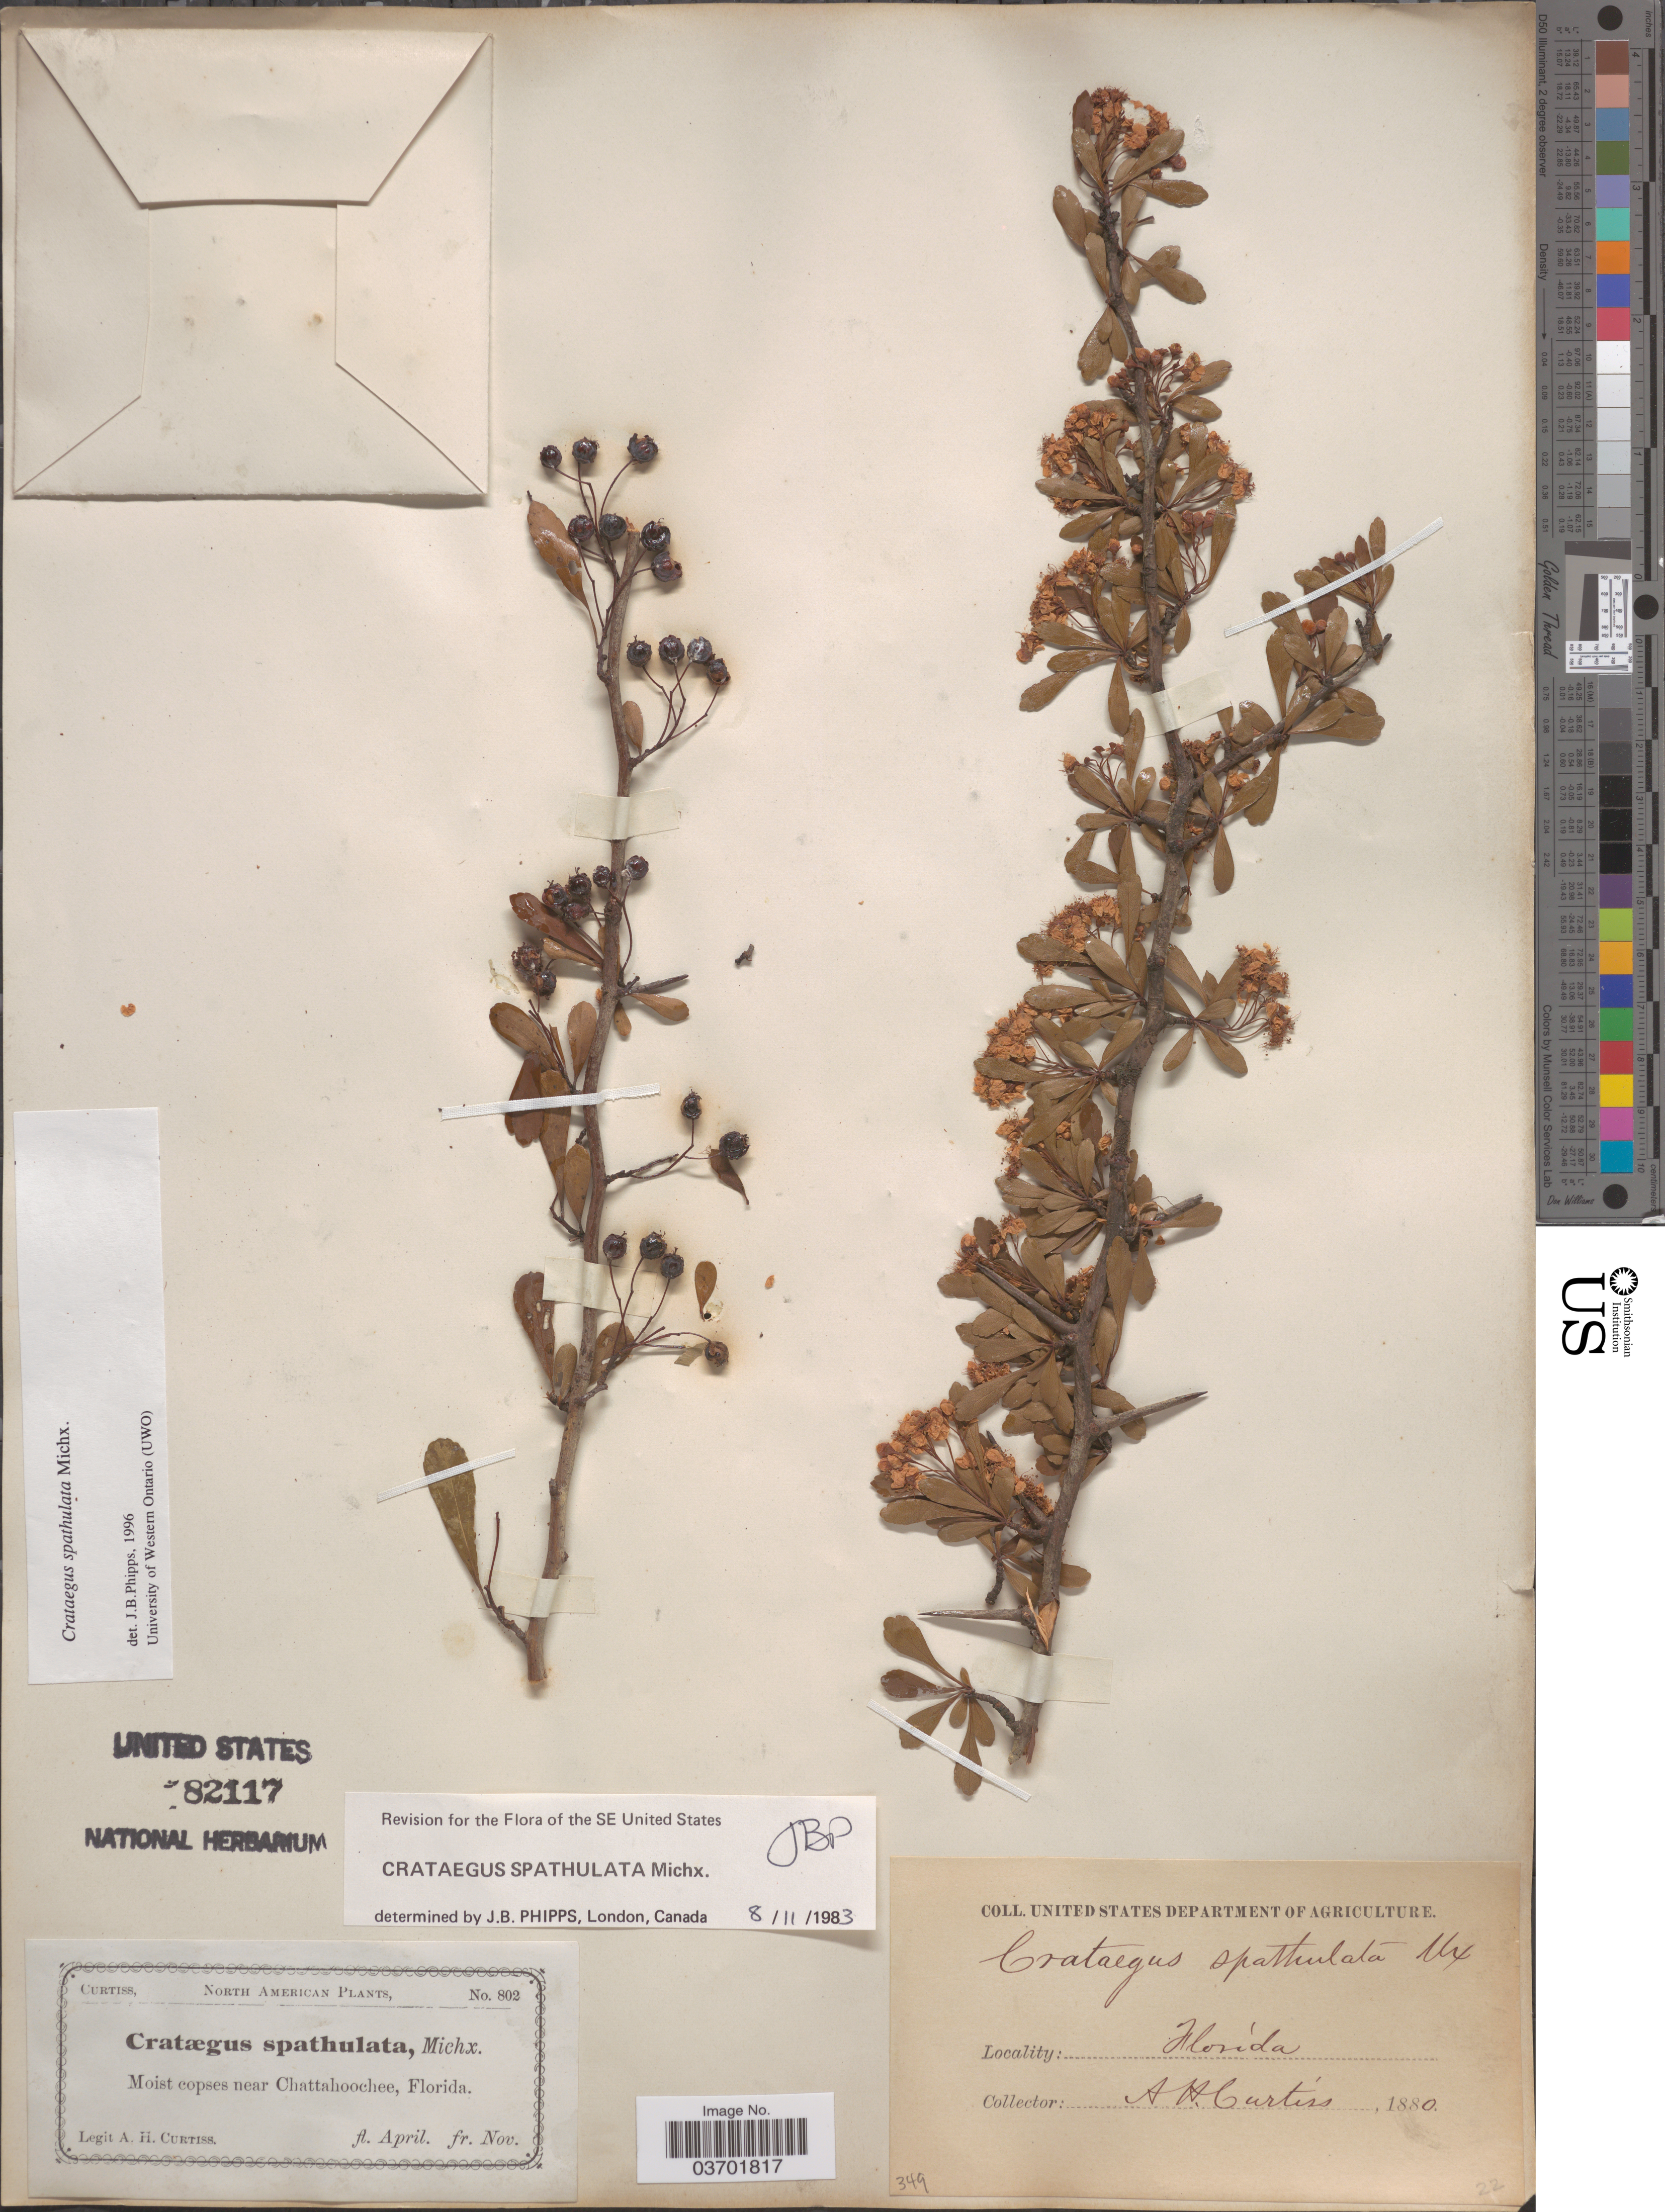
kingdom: Plantae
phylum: Tracheophyta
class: Magnoliopsida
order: Rosales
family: Rosaceae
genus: Crataegus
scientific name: Crataegus spathulata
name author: Michx.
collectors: A. H. Curtiss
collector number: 802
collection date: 1880-04/1880-11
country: United States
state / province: Florida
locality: Chattahoochee.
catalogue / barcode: US 82117